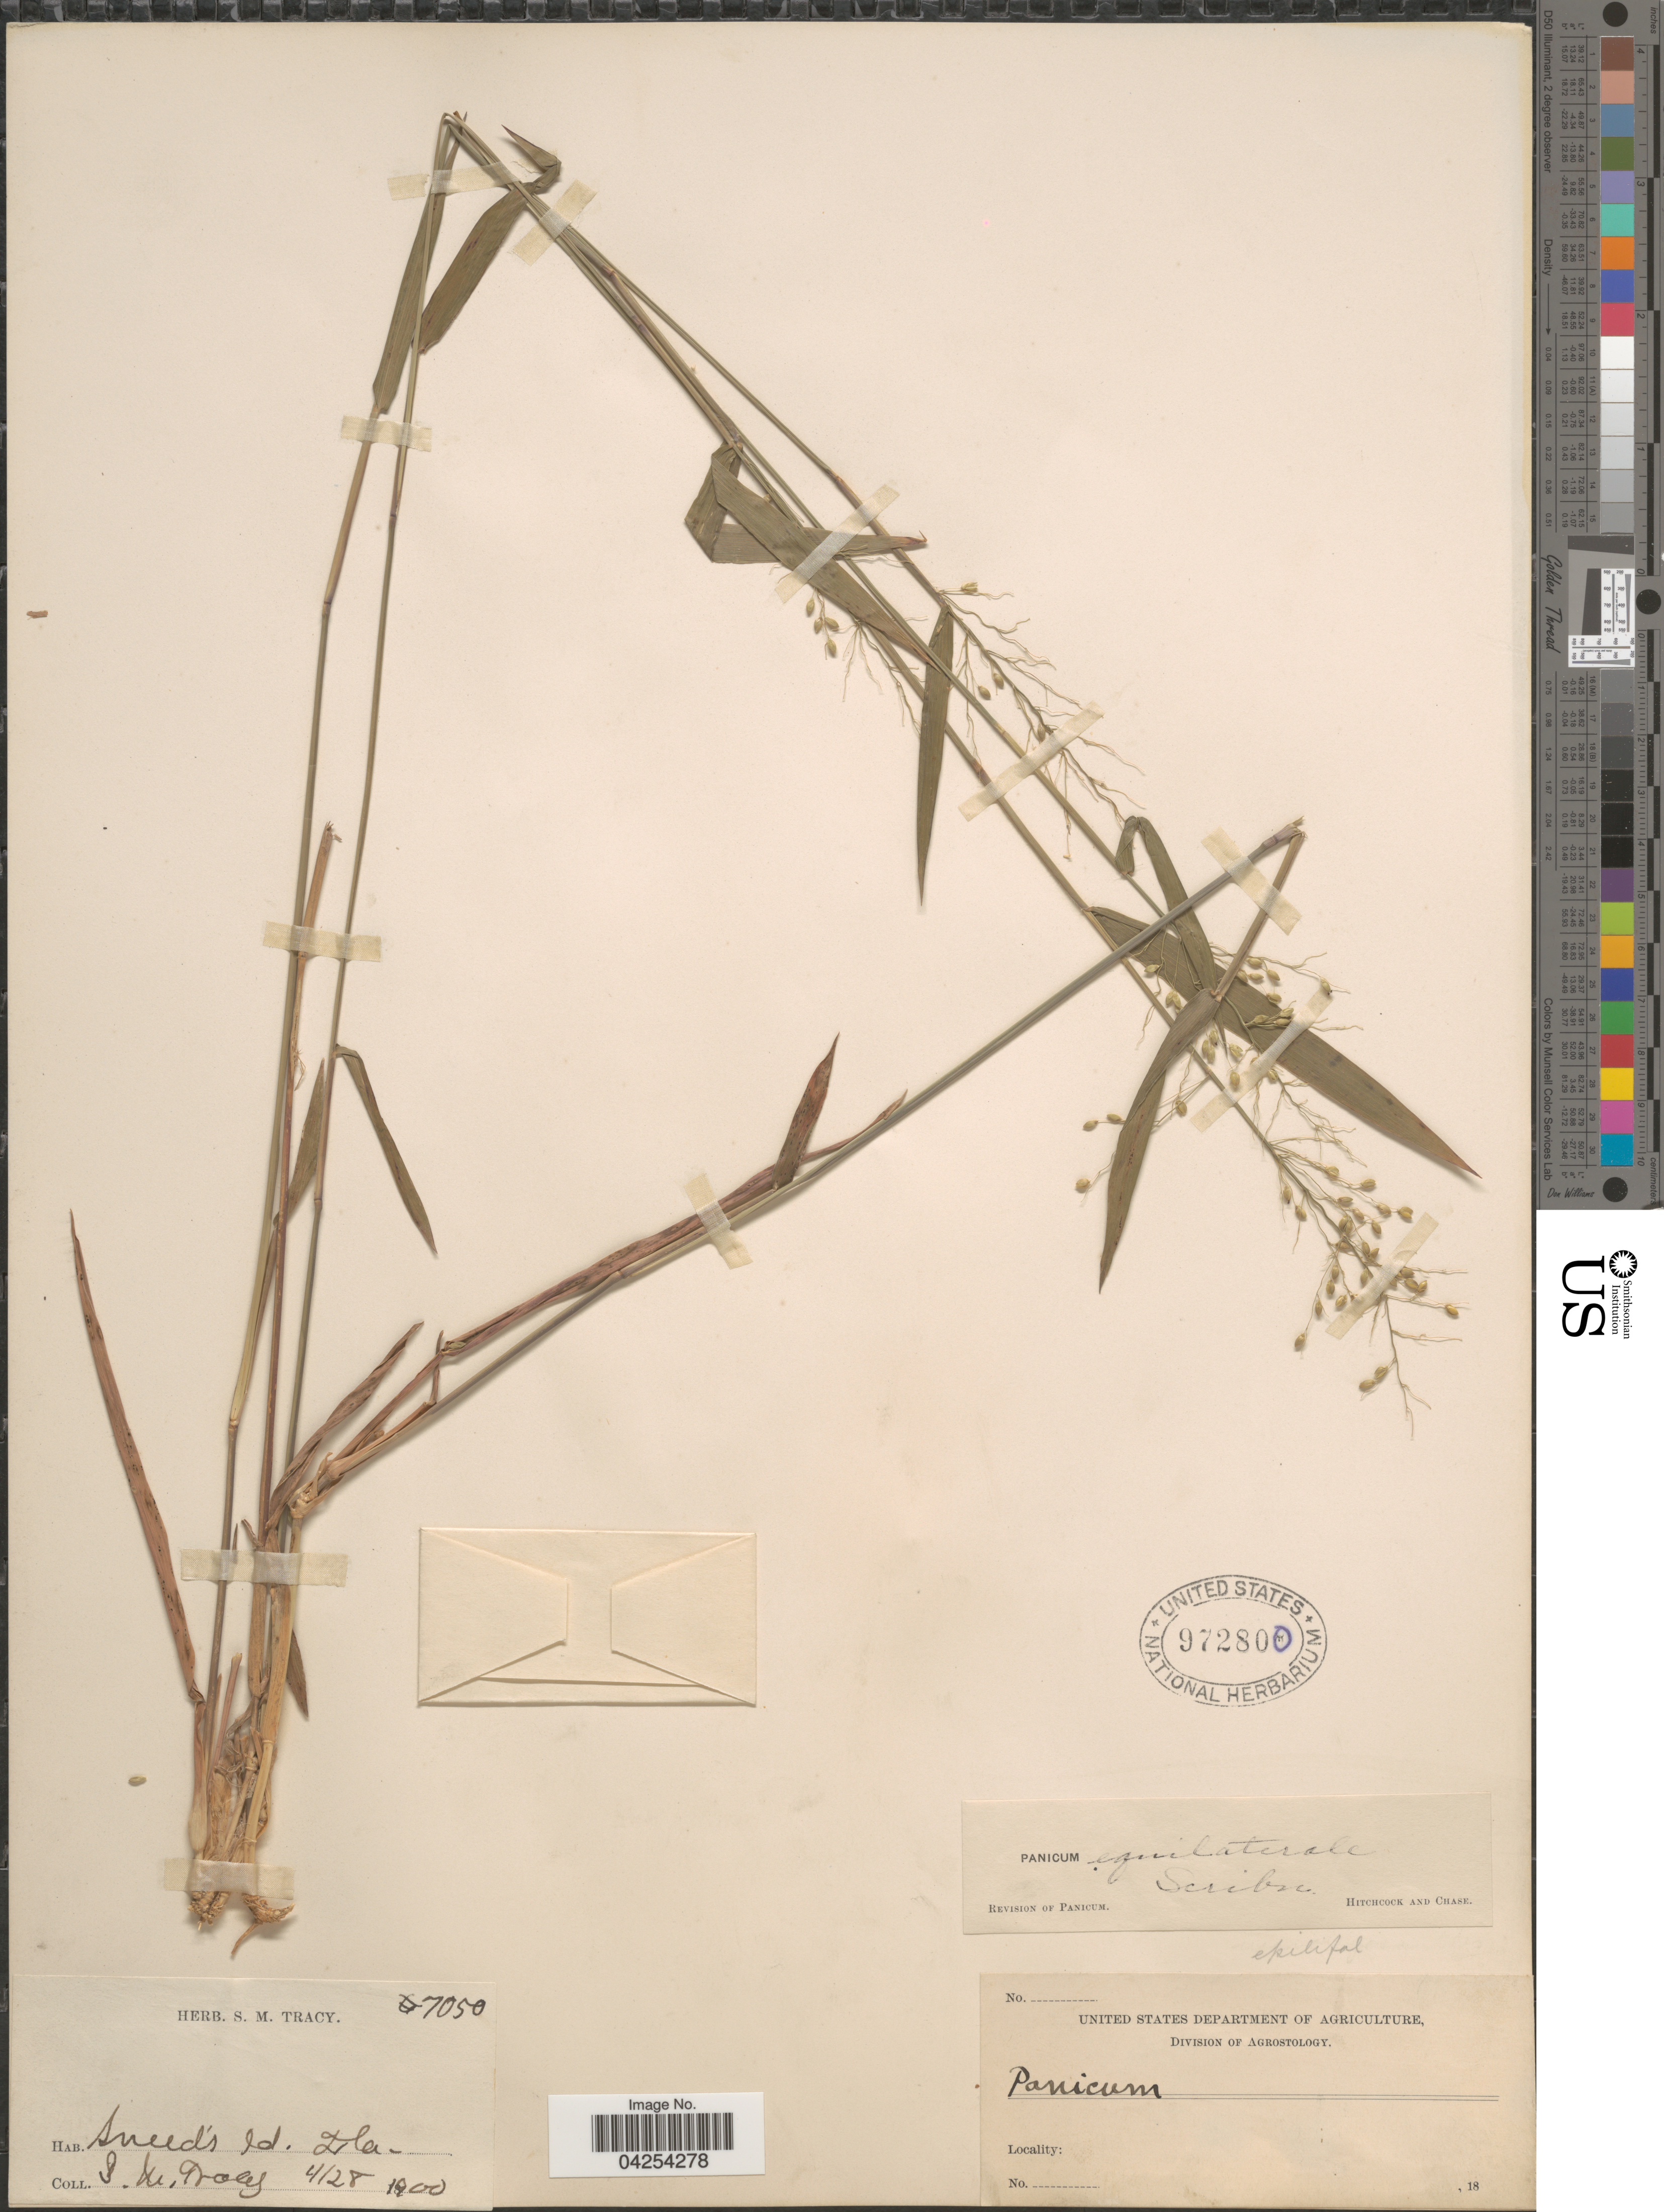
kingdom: Plantae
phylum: Tracheophyta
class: Liliopsida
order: Poales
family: Poaceae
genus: Dichanthelium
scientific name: Dichanthelium commutatum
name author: (Schult.) Gould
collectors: S. M. Tracy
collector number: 7050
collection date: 1900-04-28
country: United States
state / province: Florida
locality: Sneeds Id.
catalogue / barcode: US 972800